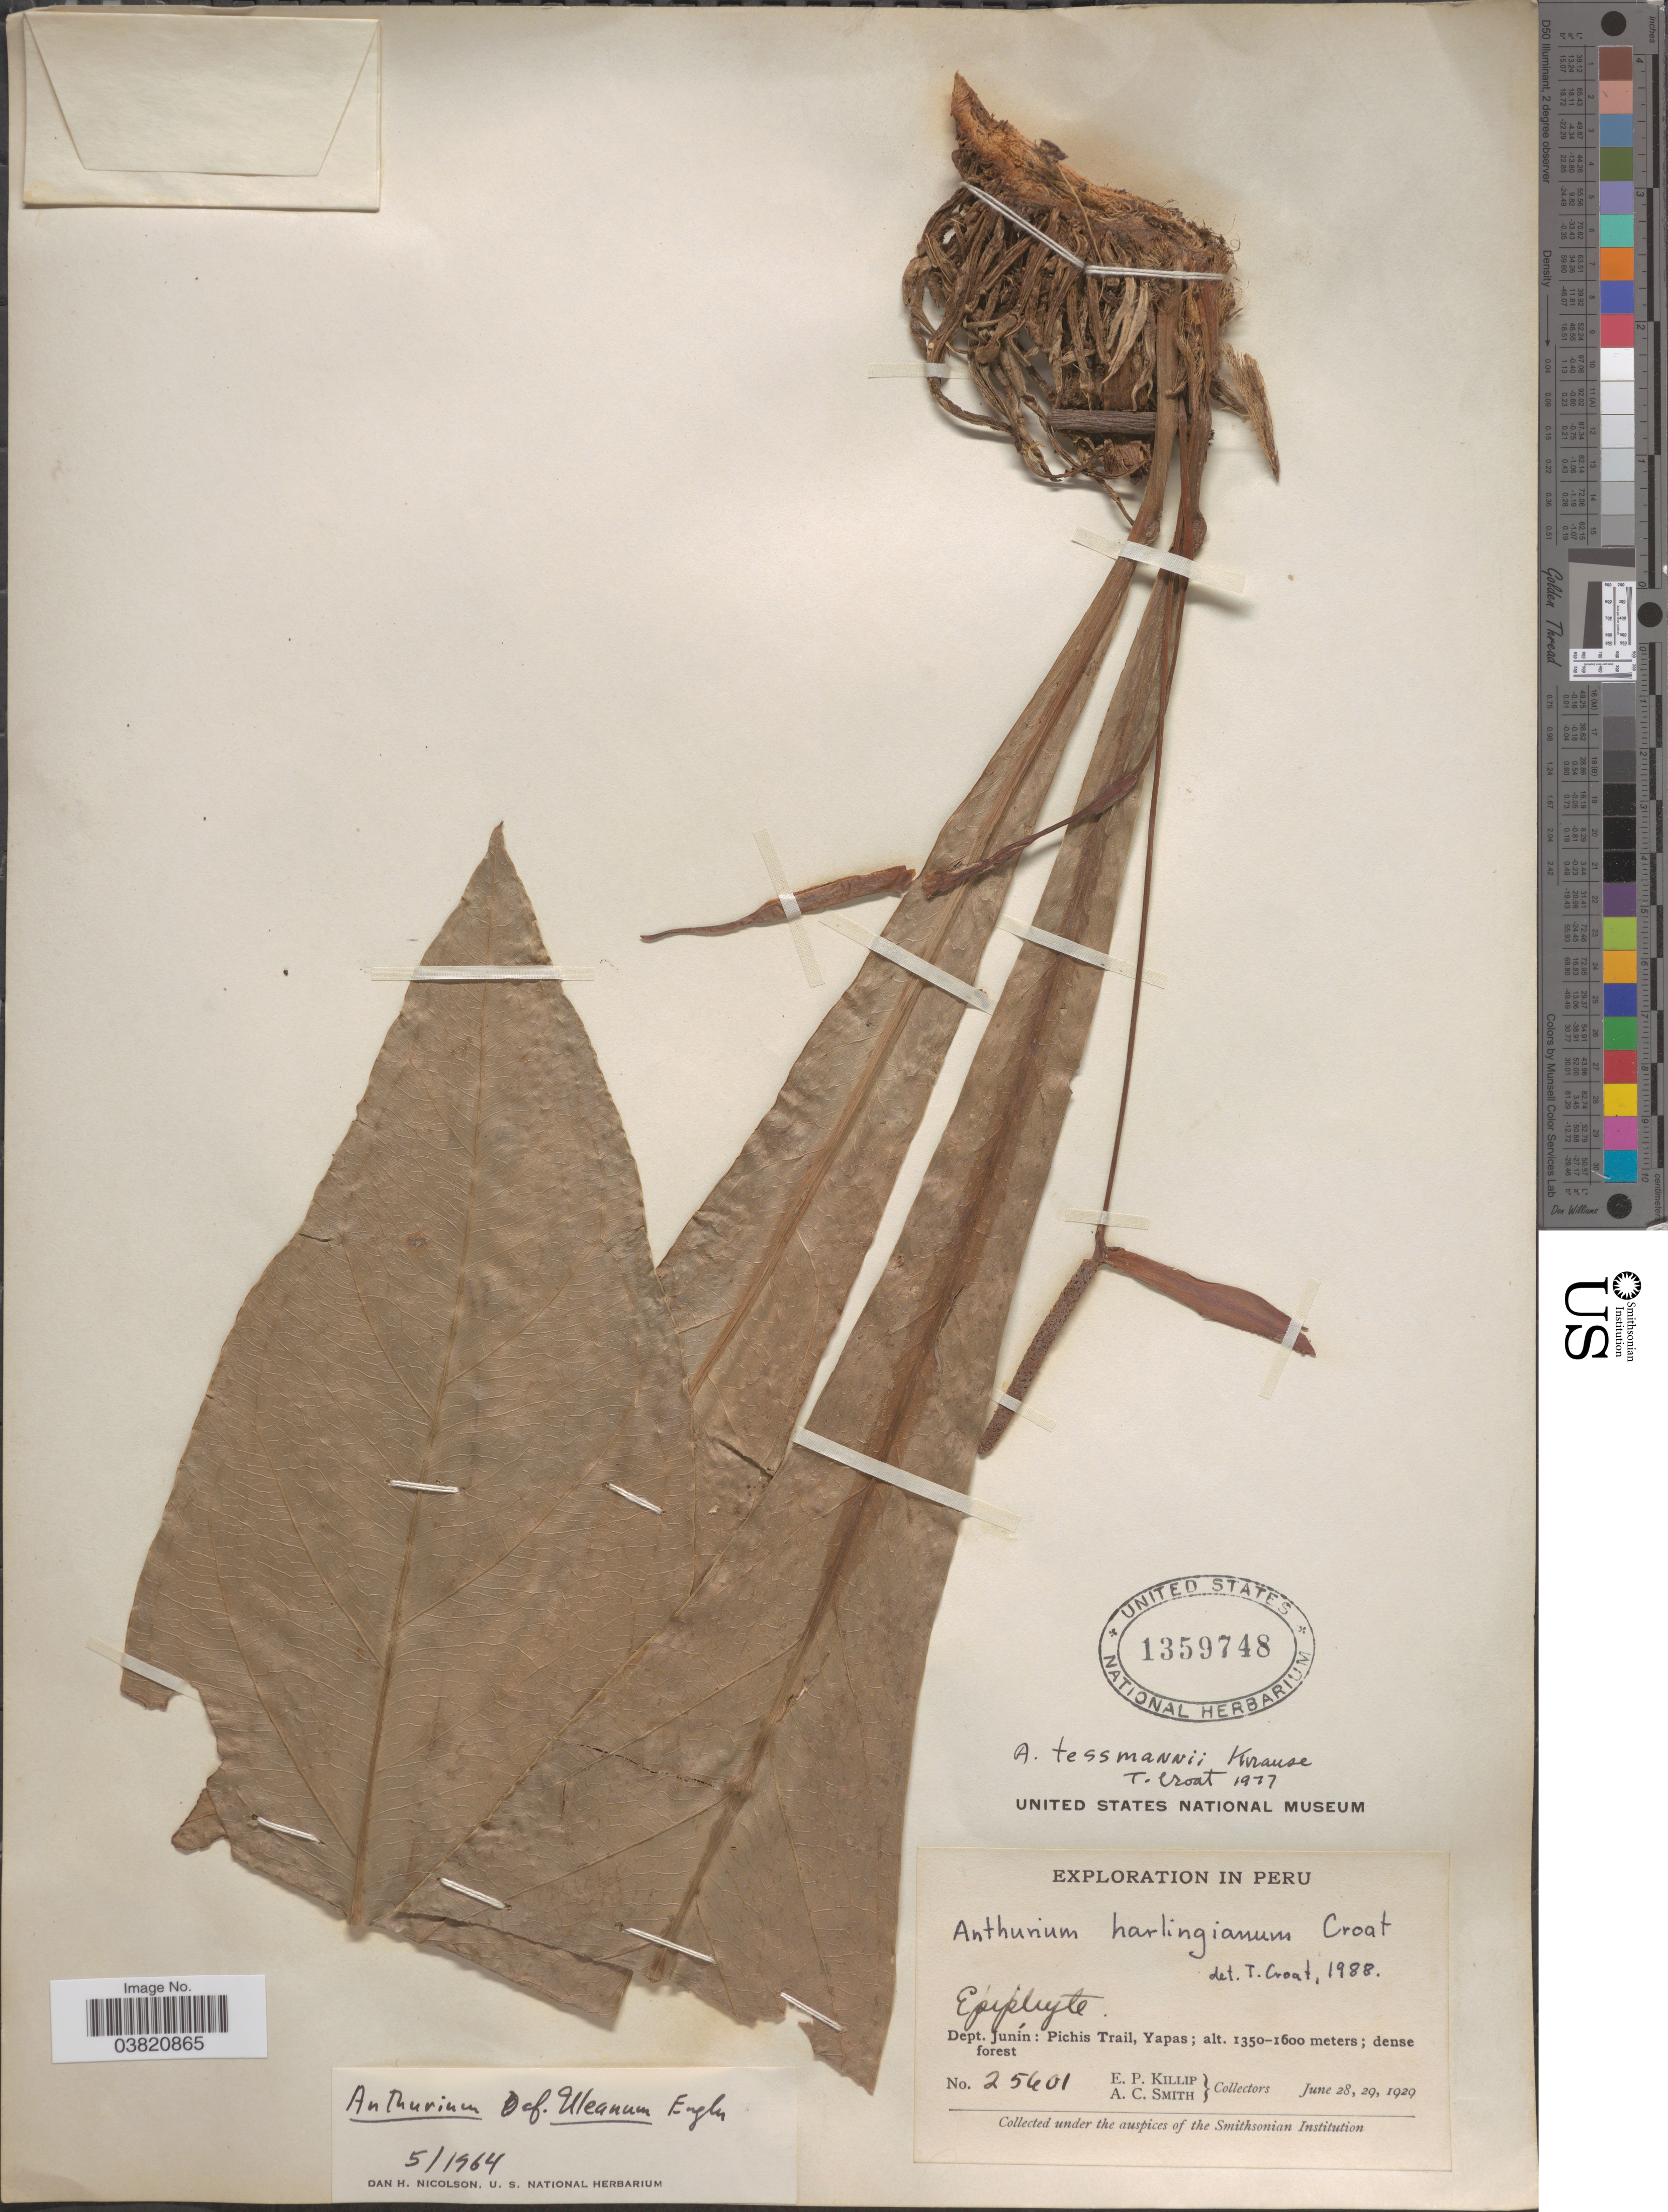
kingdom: Plantae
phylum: Tracheophyta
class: Liliopsida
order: Alismatales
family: Araceae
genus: Anthurium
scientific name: Anthurium harlingianum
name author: Croat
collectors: E. P. Killip & A. C. Smith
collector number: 25601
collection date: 1929-06-28/1929-06-29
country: Peru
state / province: Junín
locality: Dept. Junín: Pichis Trail, Yapas.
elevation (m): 1350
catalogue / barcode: US 1359748